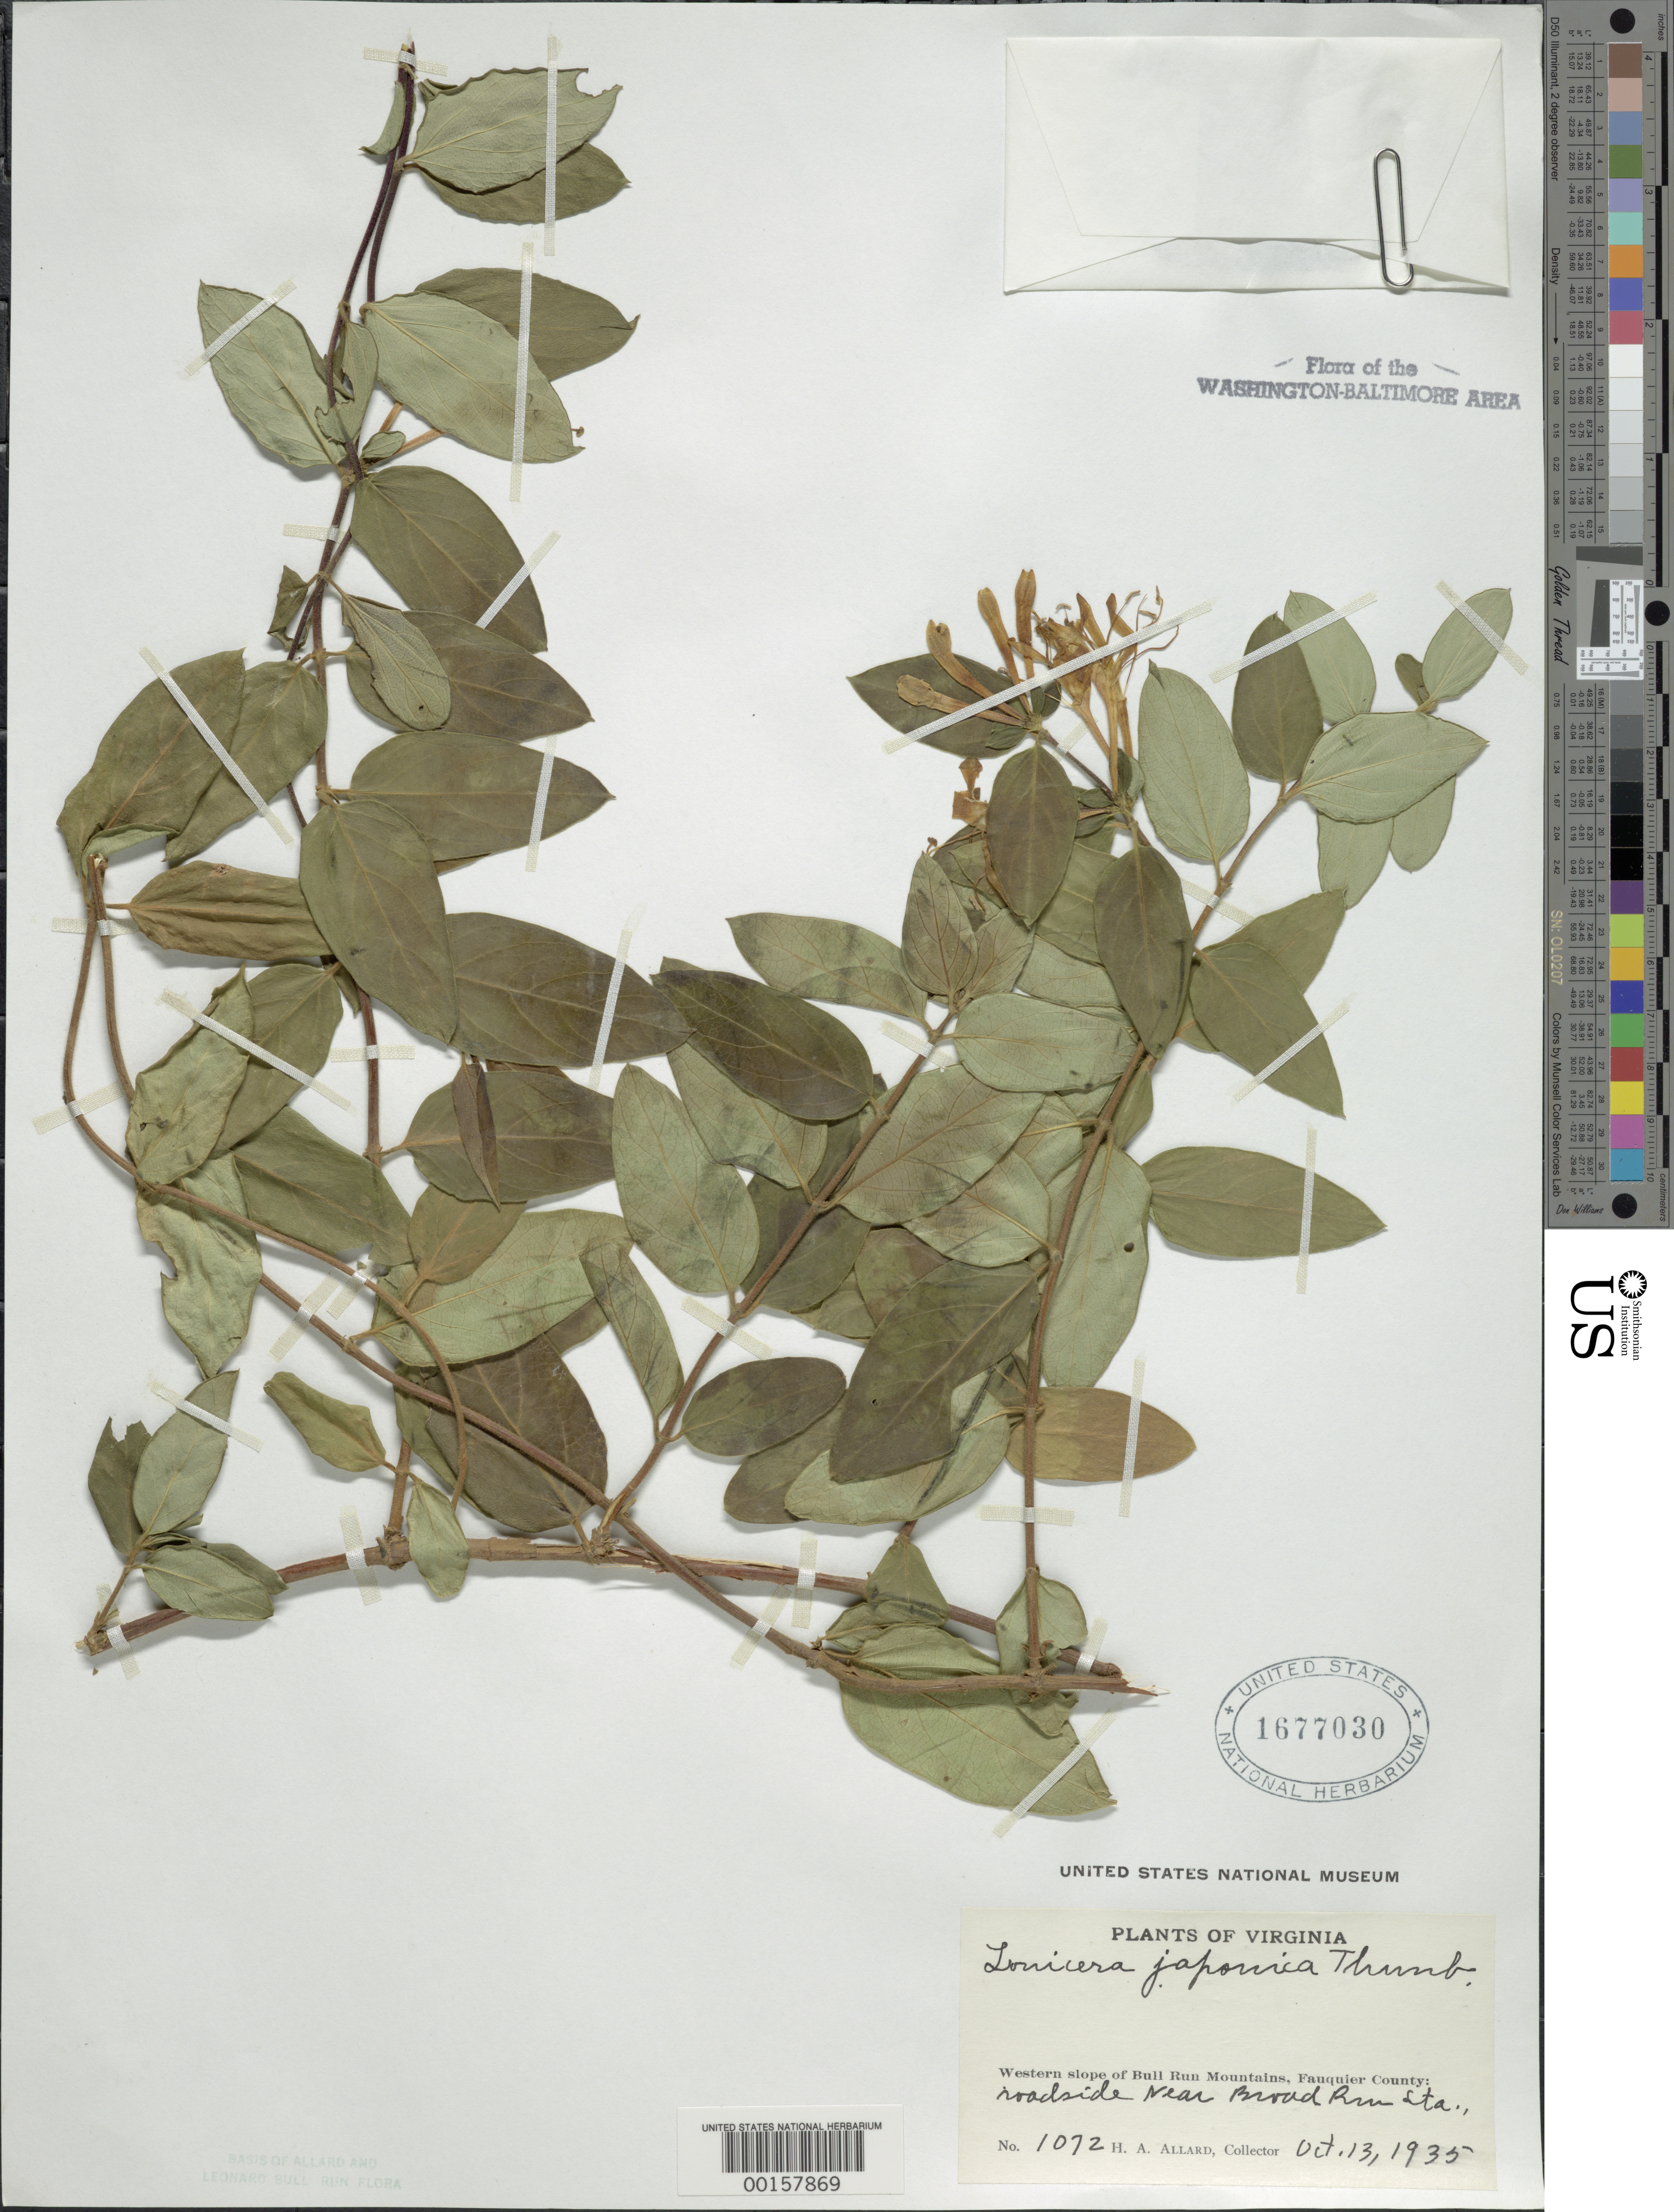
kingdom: Plantae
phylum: Tracheophyta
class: Magnoliopsida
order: Dipsacales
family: Caprifoliaceae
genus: Lonicera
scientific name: Lonicera japonica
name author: Thunb.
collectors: H. A. Allard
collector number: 1072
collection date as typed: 13 Oct 1935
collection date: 1935-10-13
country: United States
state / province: Virginia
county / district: Fauquier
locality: Near Broad Run Station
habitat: Roadside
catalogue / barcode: US 1677030